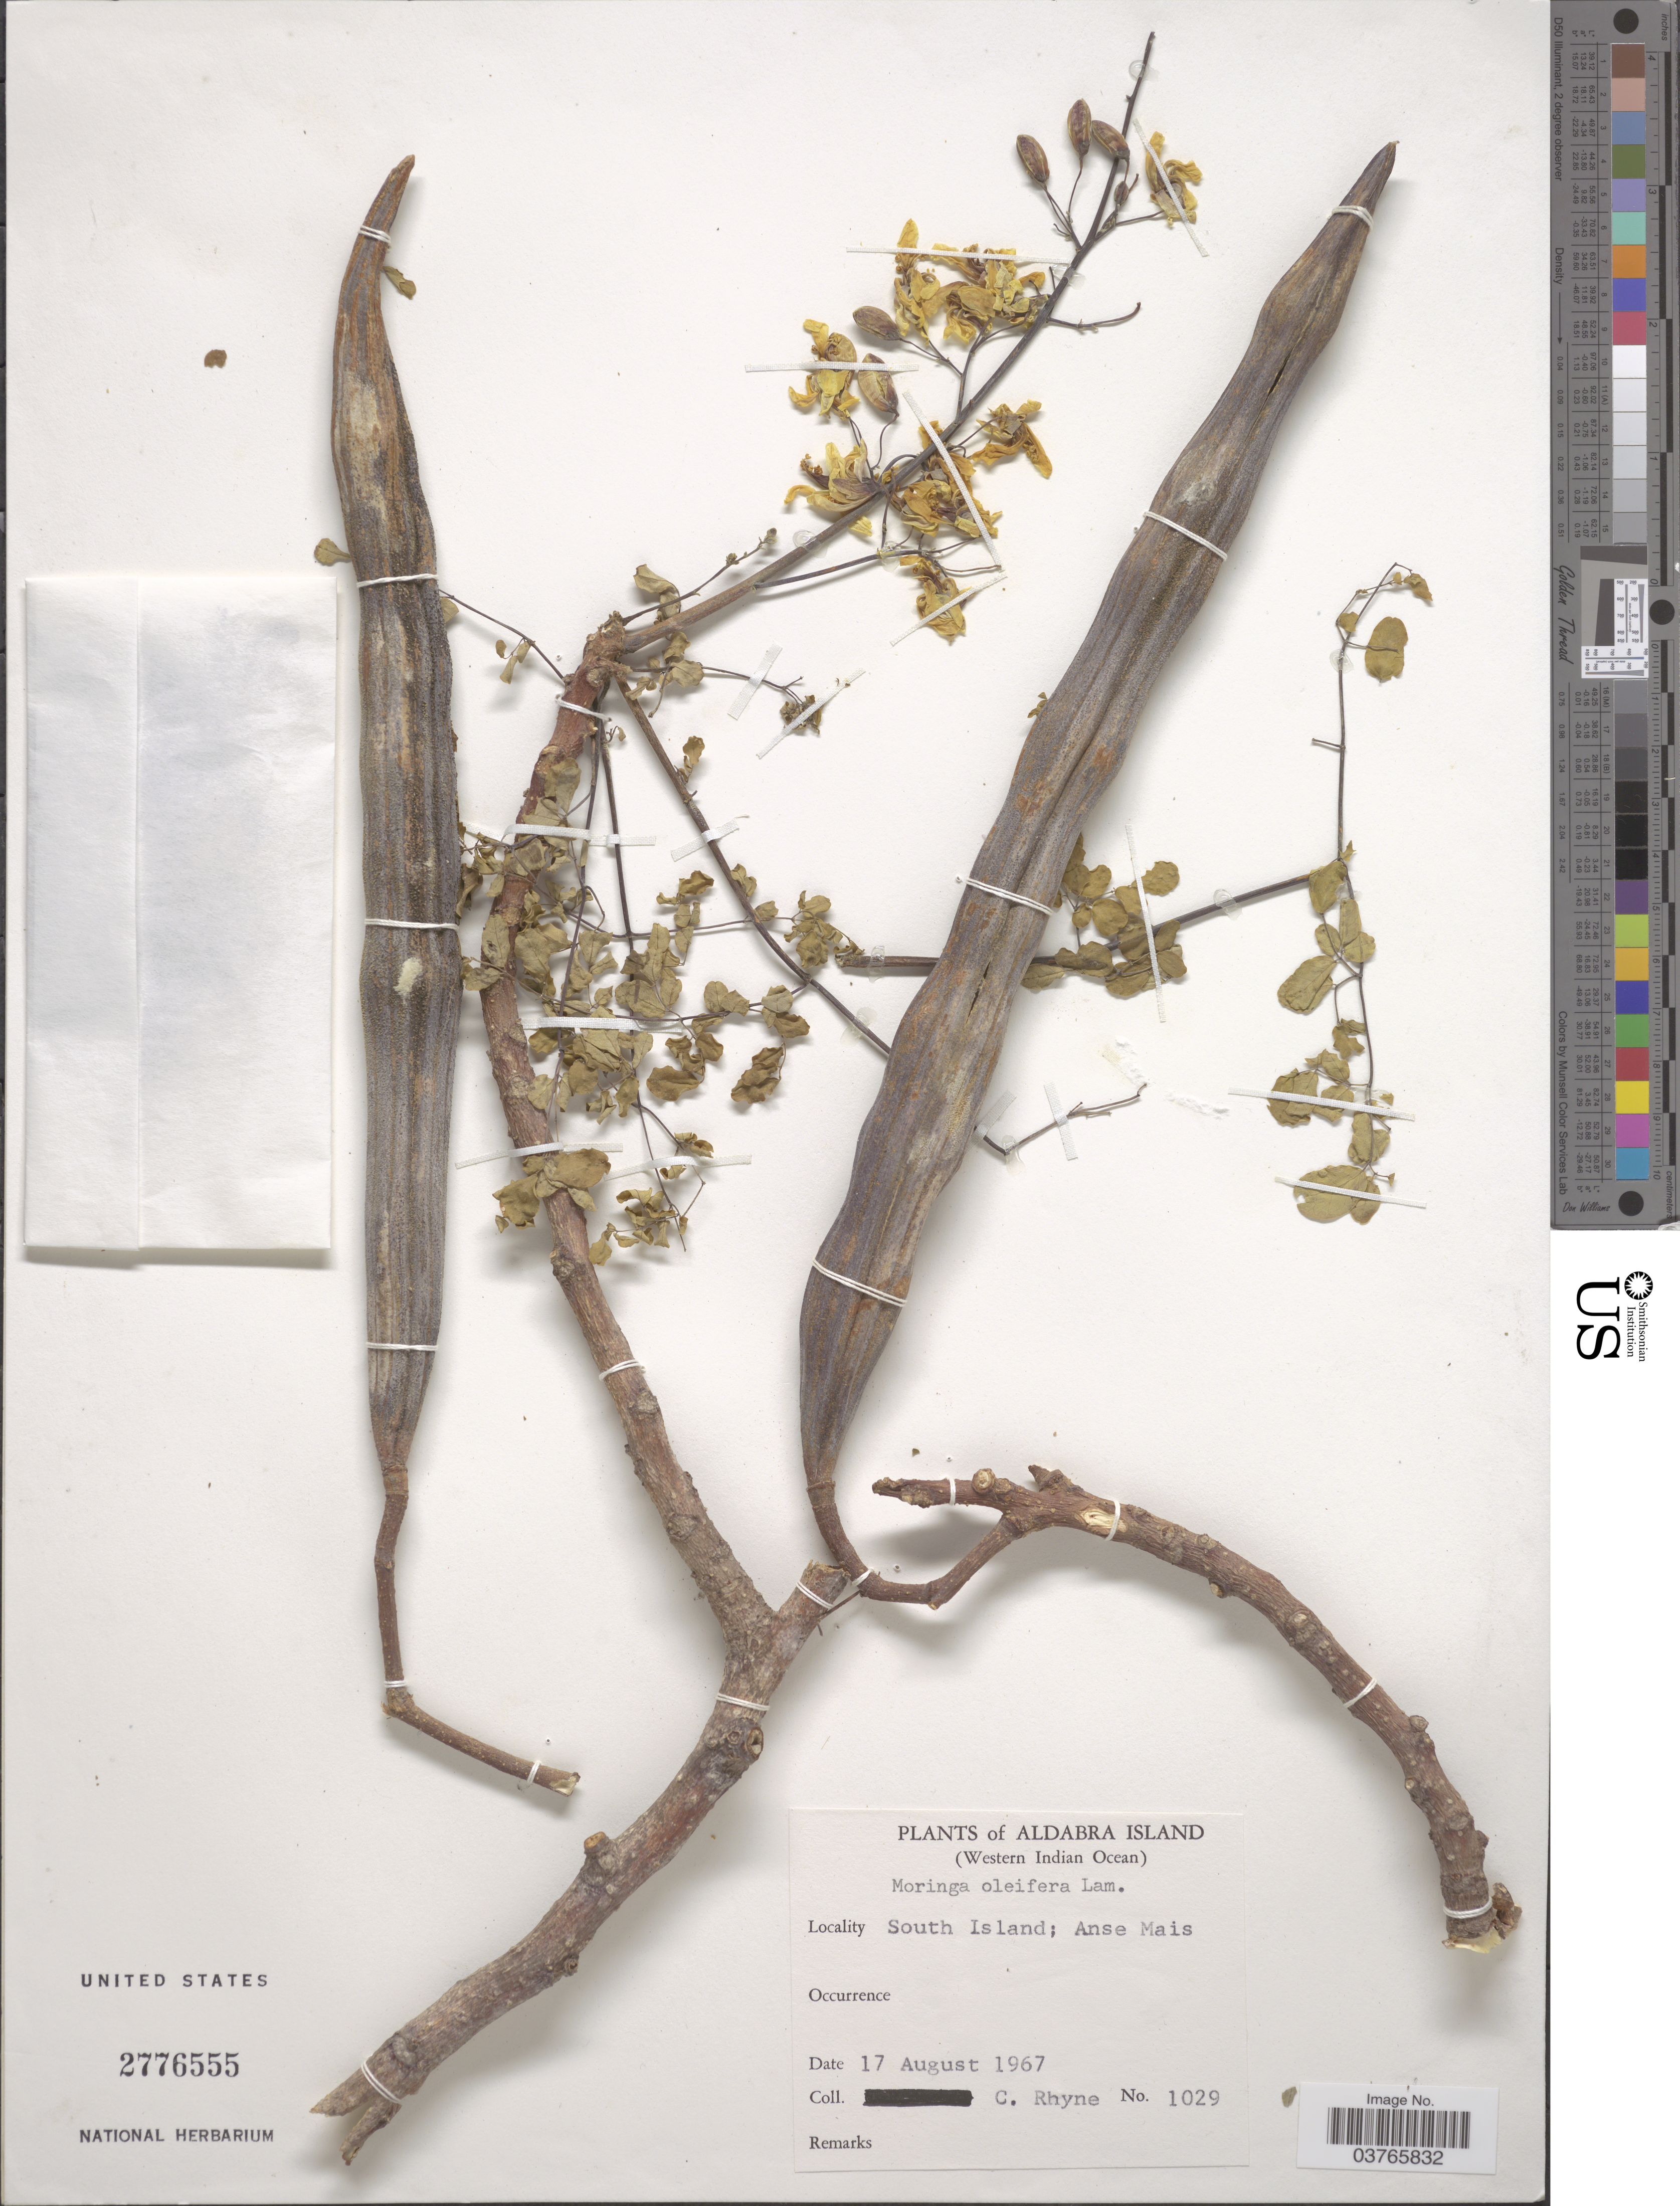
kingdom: Plantae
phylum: Tracheophyta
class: Magnoliopsida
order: Brassicales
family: Moringaceae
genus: Moringa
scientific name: Moringa oleifera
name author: Lam.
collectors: C. Rhyne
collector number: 1029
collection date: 1967-08-17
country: Seychelles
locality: Aldabra Island. (Western Indian Ocean). South Island; Anse Mais.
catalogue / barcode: US 2776555